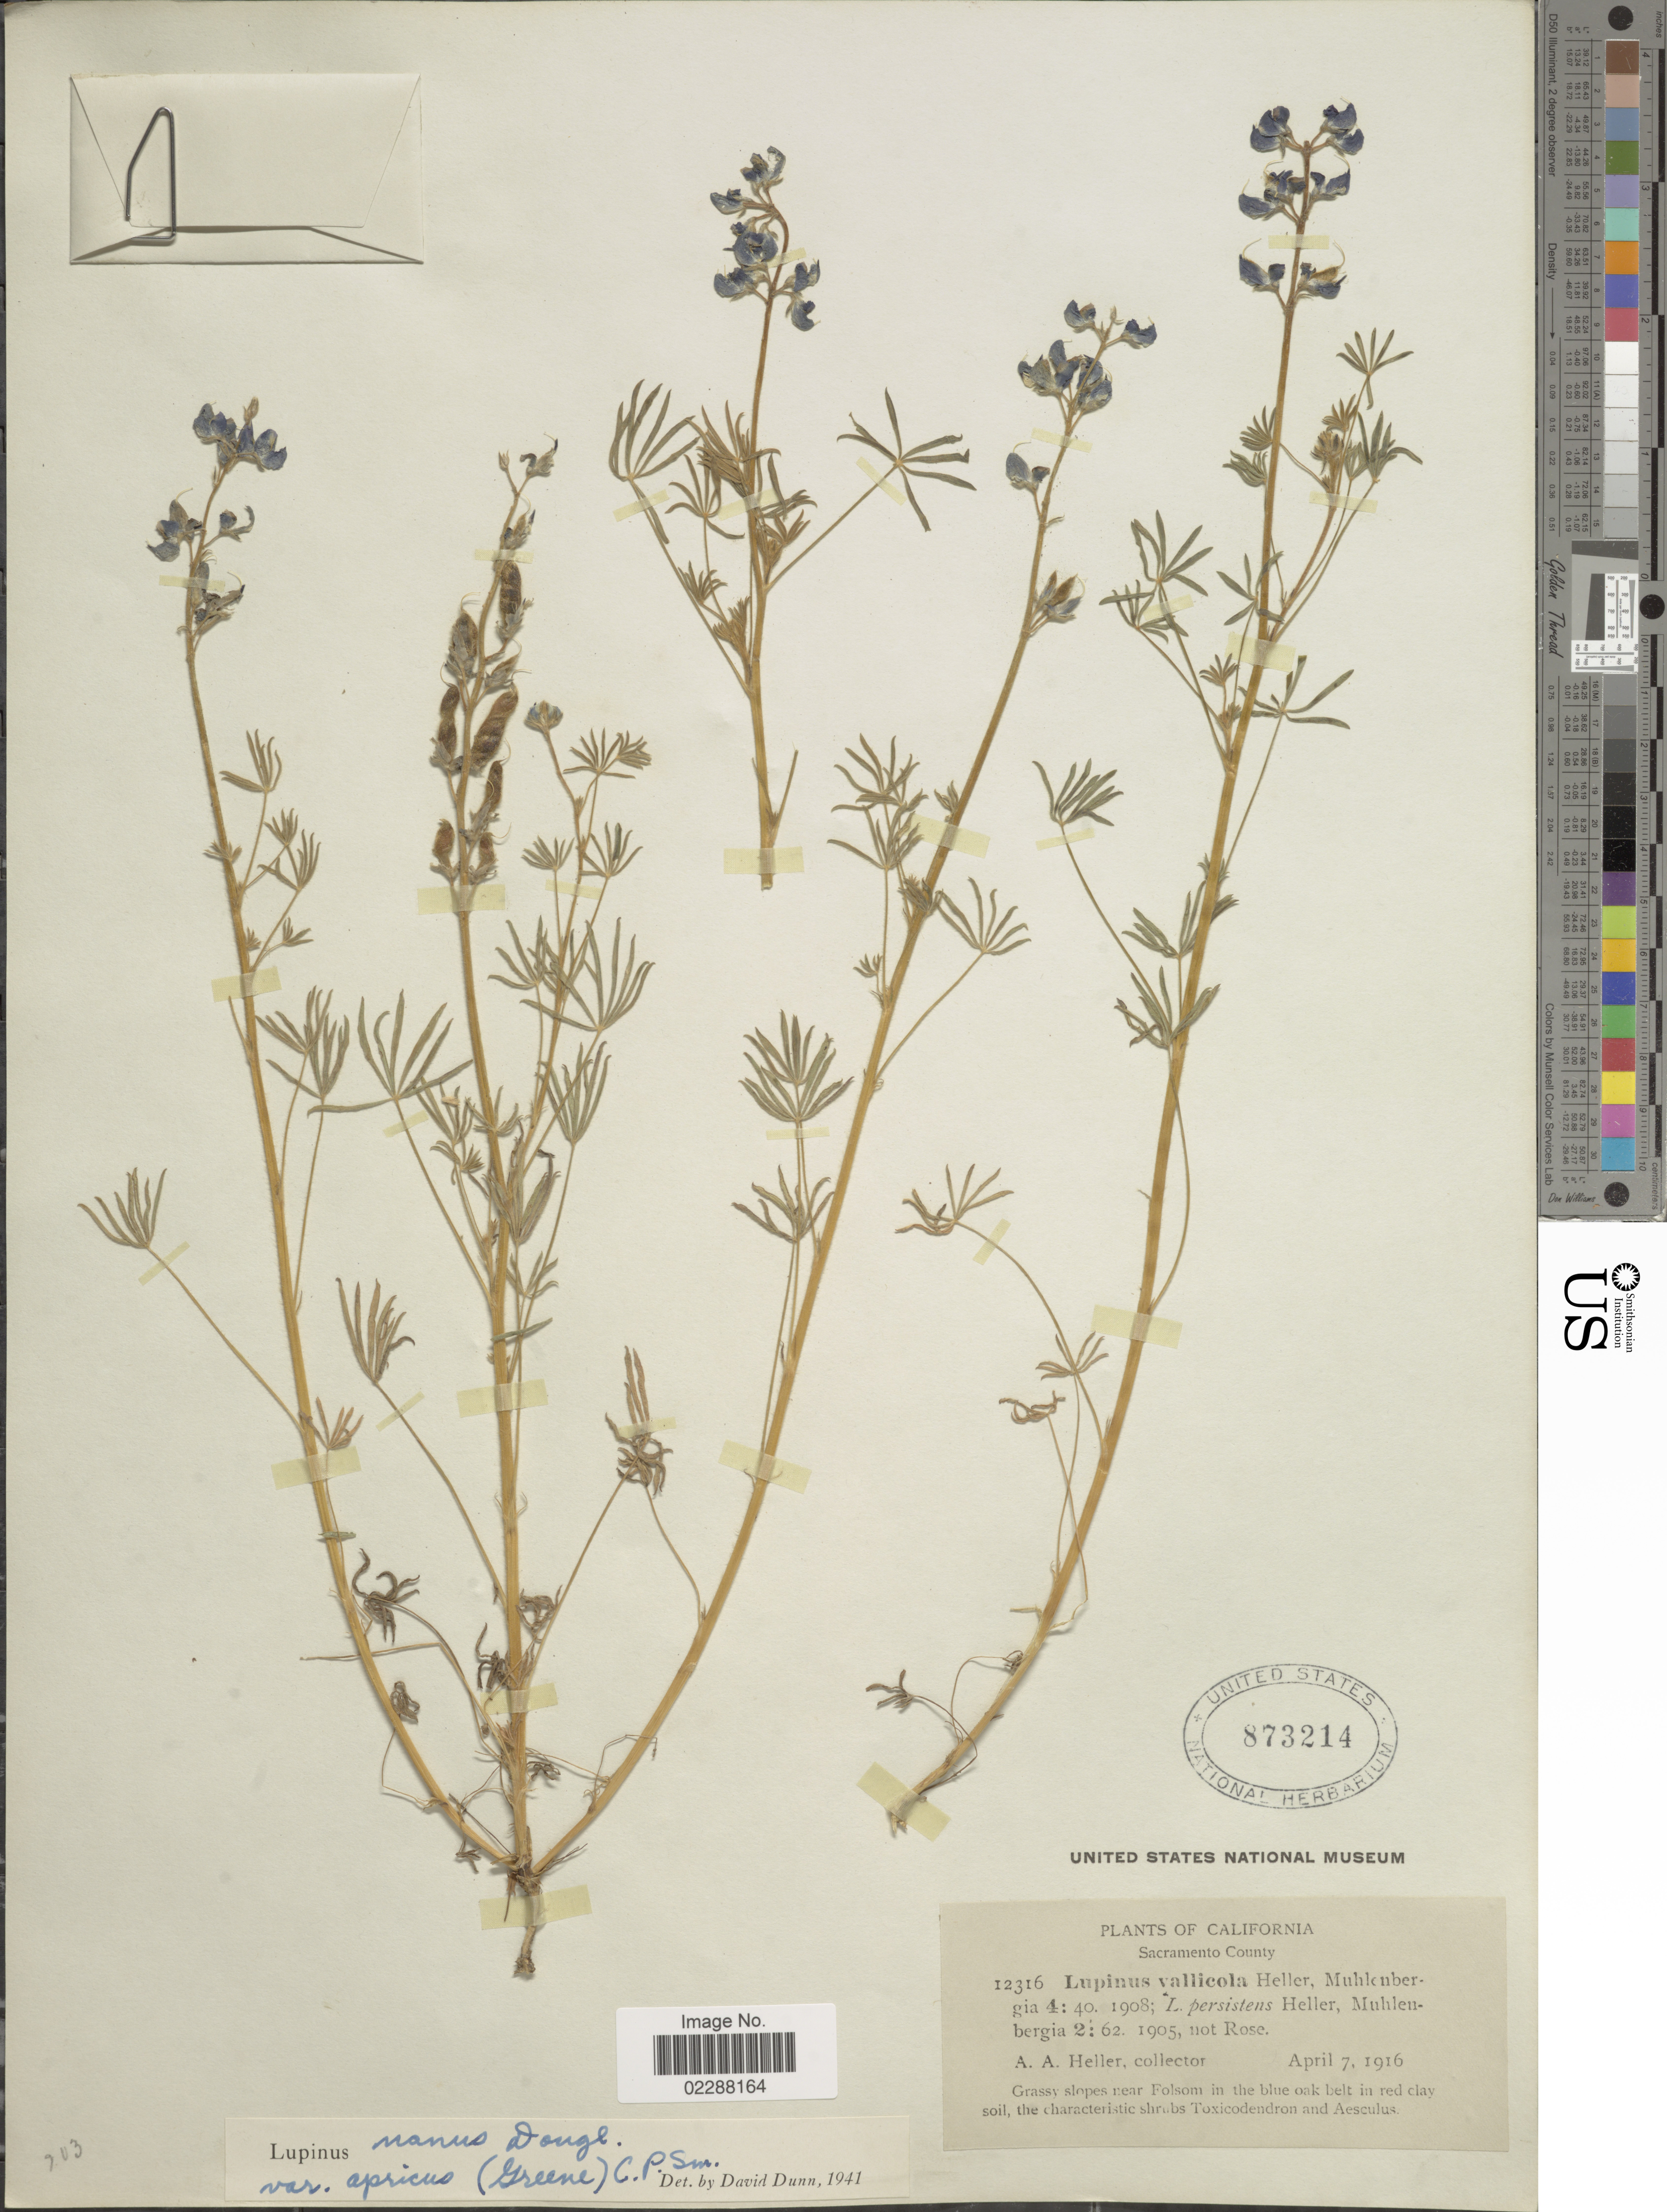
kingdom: Plantae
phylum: Tracheophyta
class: Magnoliopsida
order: Fabales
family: Fabaceae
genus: Lupinus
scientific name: Lupinus vallicola subsp. apricus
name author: (Greene) D.B. Dunn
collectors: A. A. Heller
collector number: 12316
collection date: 1916-04-07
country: United States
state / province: California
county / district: Sacramento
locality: Sacramento County, Grassy slopes near Folsom in the blue oak belt in red clay soil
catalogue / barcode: US 873214